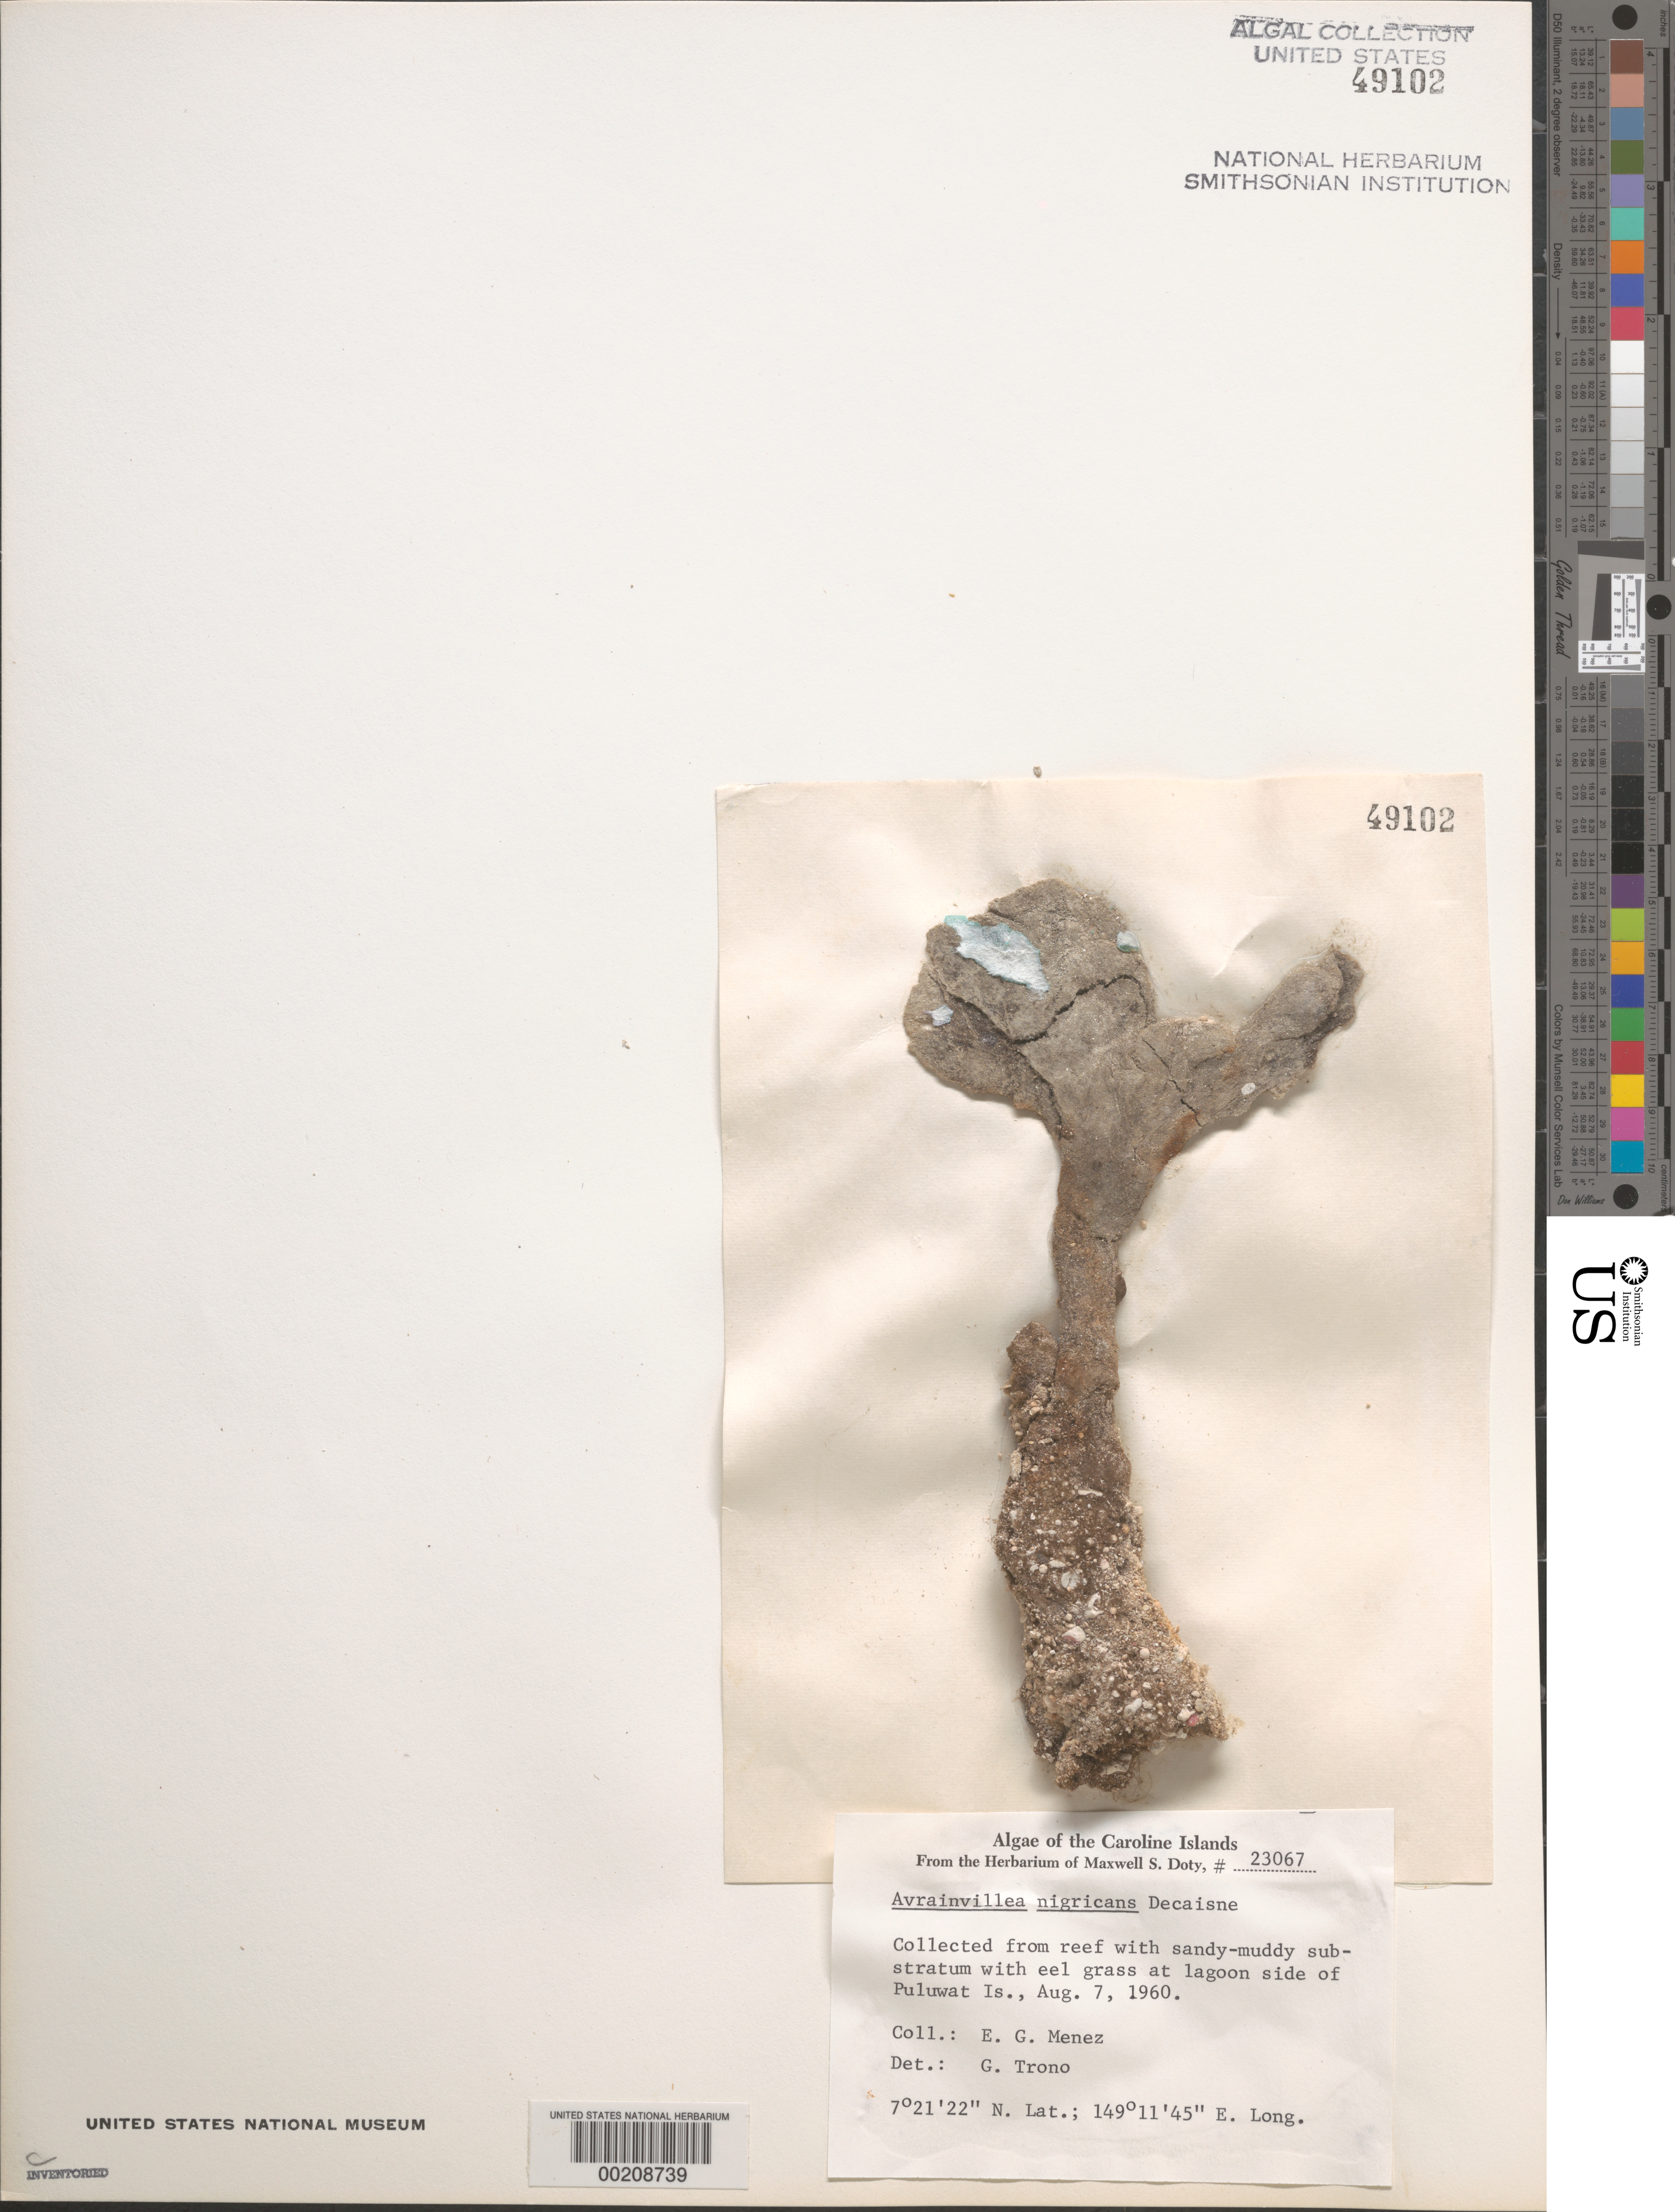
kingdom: Plantae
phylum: Chlorophyta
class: Ulvophyceae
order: Bryopsidales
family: Dichotomosiphonaceae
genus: Avrainvillea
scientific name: Avrainvillea nigricans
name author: Decne.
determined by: Trono, Gavino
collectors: Meñez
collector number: MSD 23067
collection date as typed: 07 Aug 1960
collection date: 1960-08-07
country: Micronesia, Federated States of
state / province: Truk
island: Puluwat Atoll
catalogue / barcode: US 49102